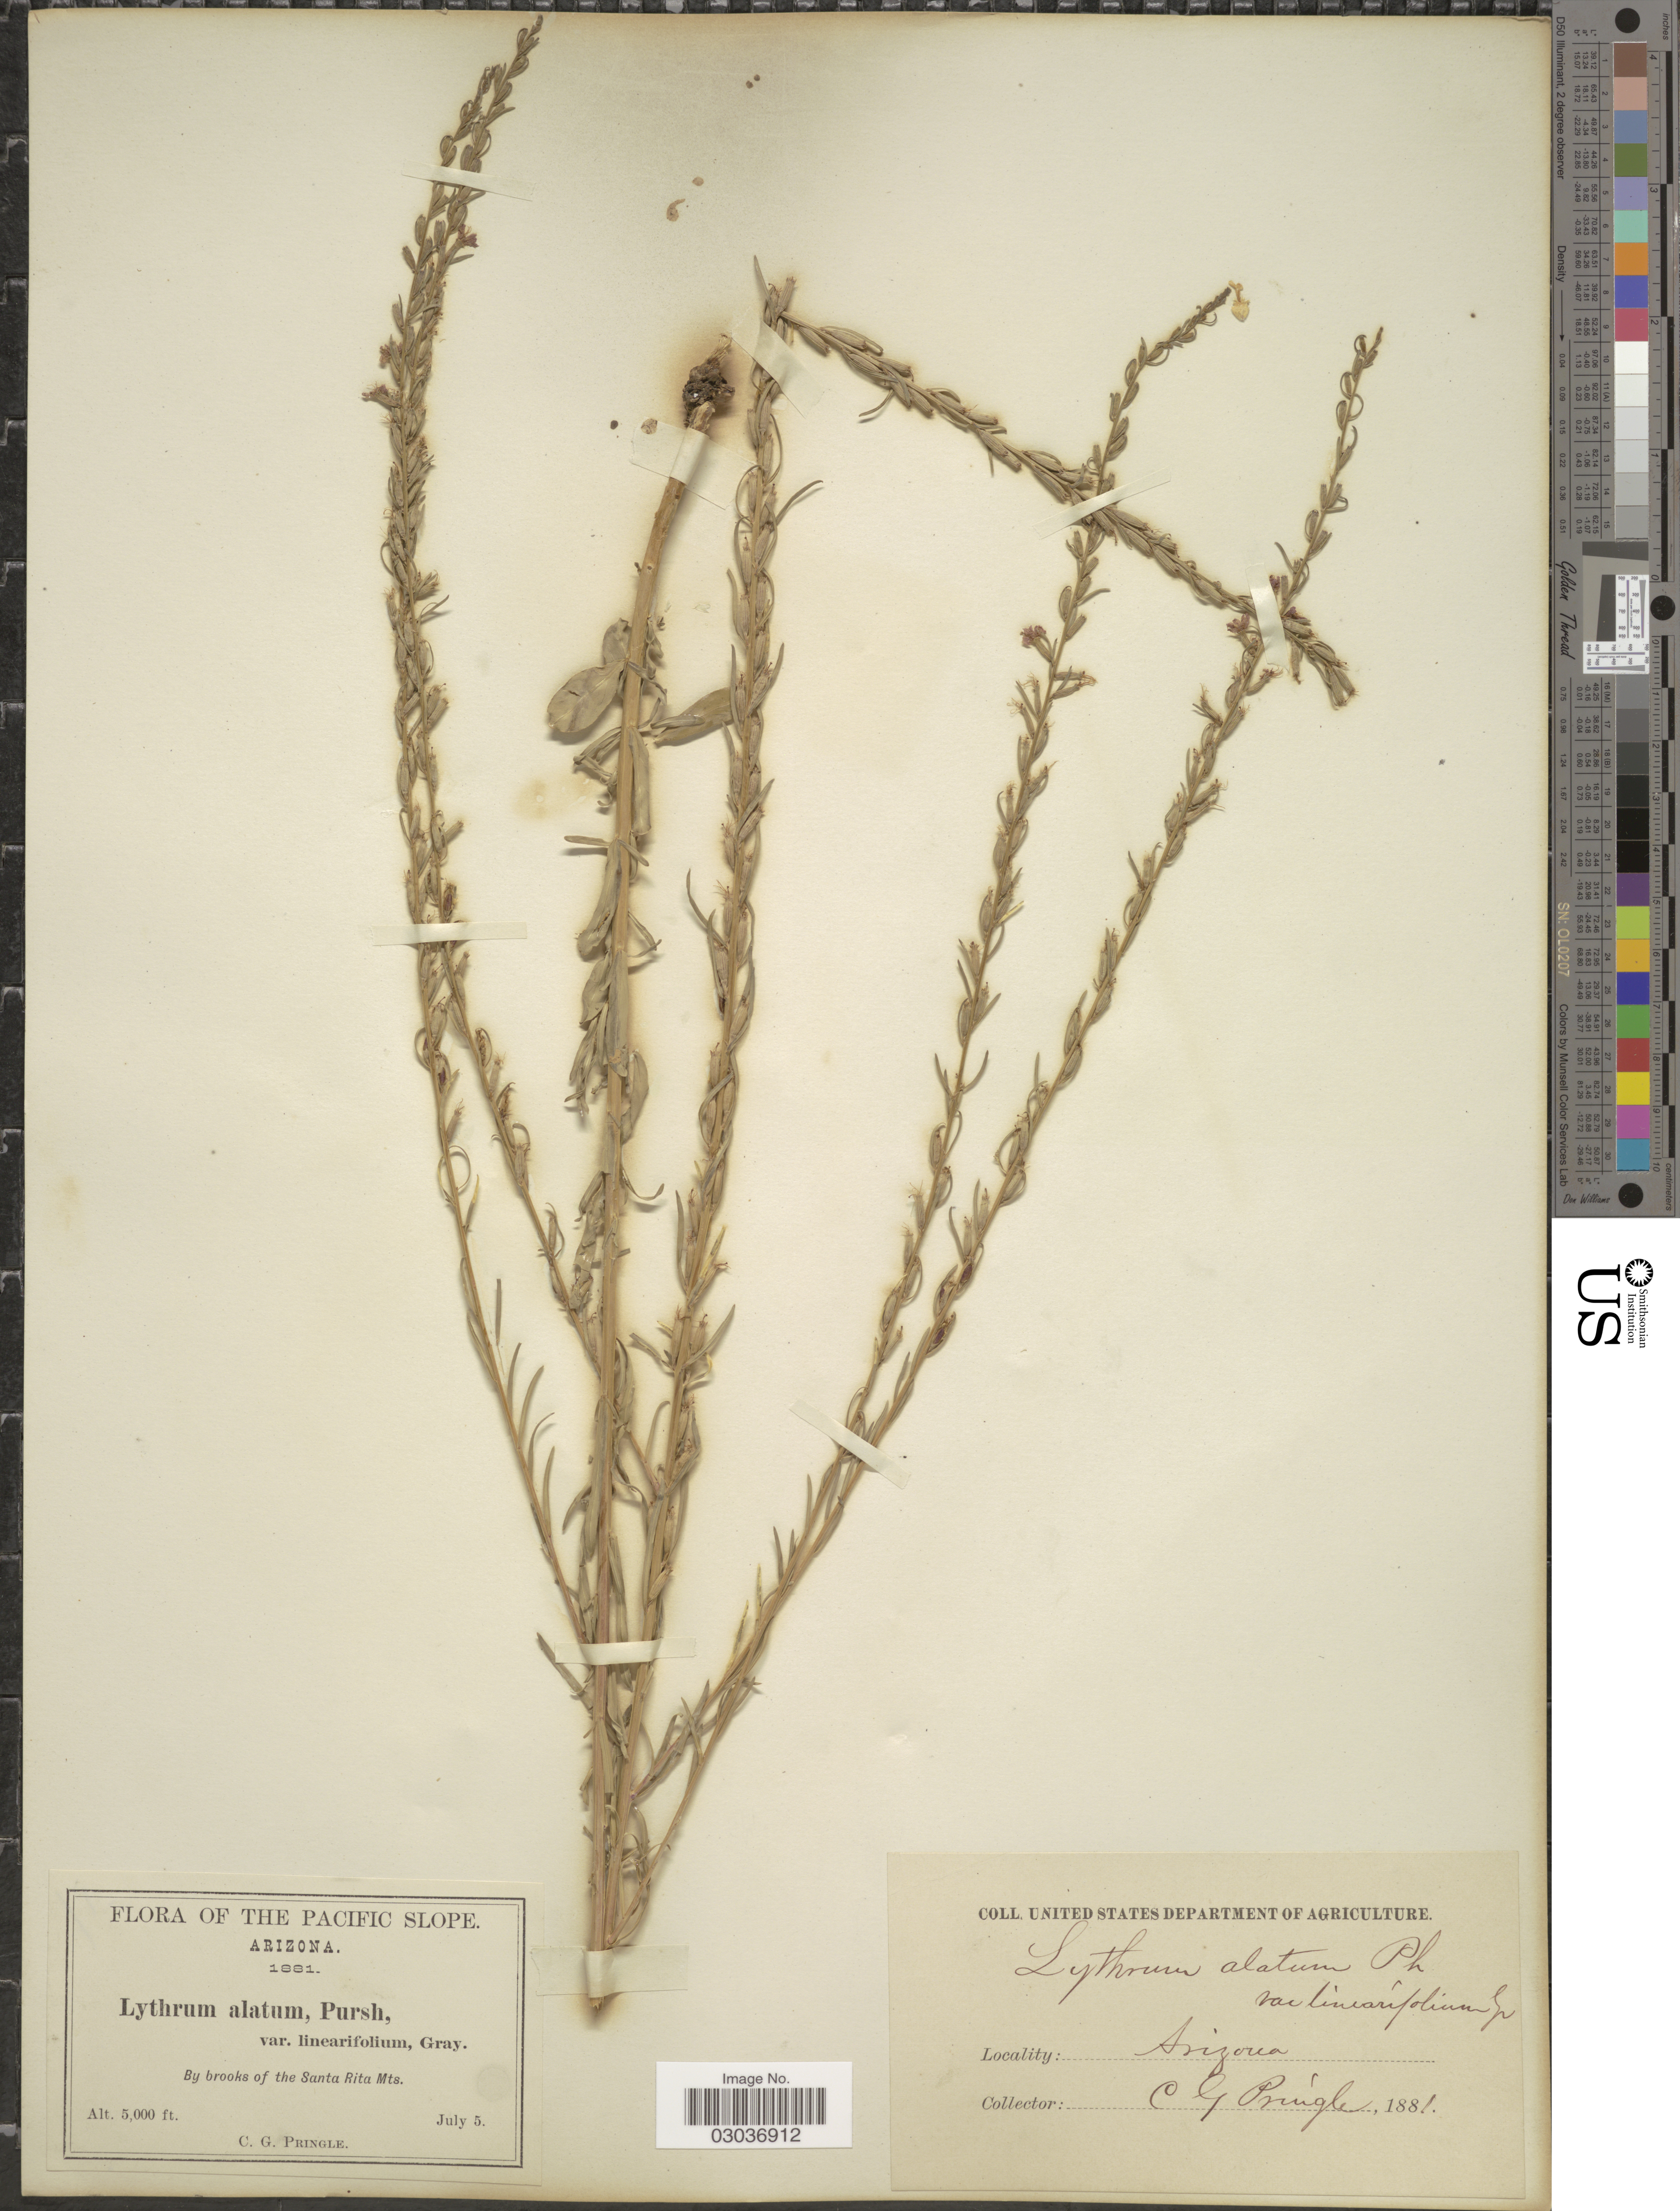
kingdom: Plantae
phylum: Tracheophyta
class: Magnoliopsida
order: Myrtales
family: Lythraceae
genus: Lythrum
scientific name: Lythrum californicum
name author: Torr. & A. Gray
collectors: C. G. Pringle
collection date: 1881-07-05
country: United States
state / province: Arizona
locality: The Pacific Slope, By brooks of the Santa Rita Mts.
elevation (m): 1524